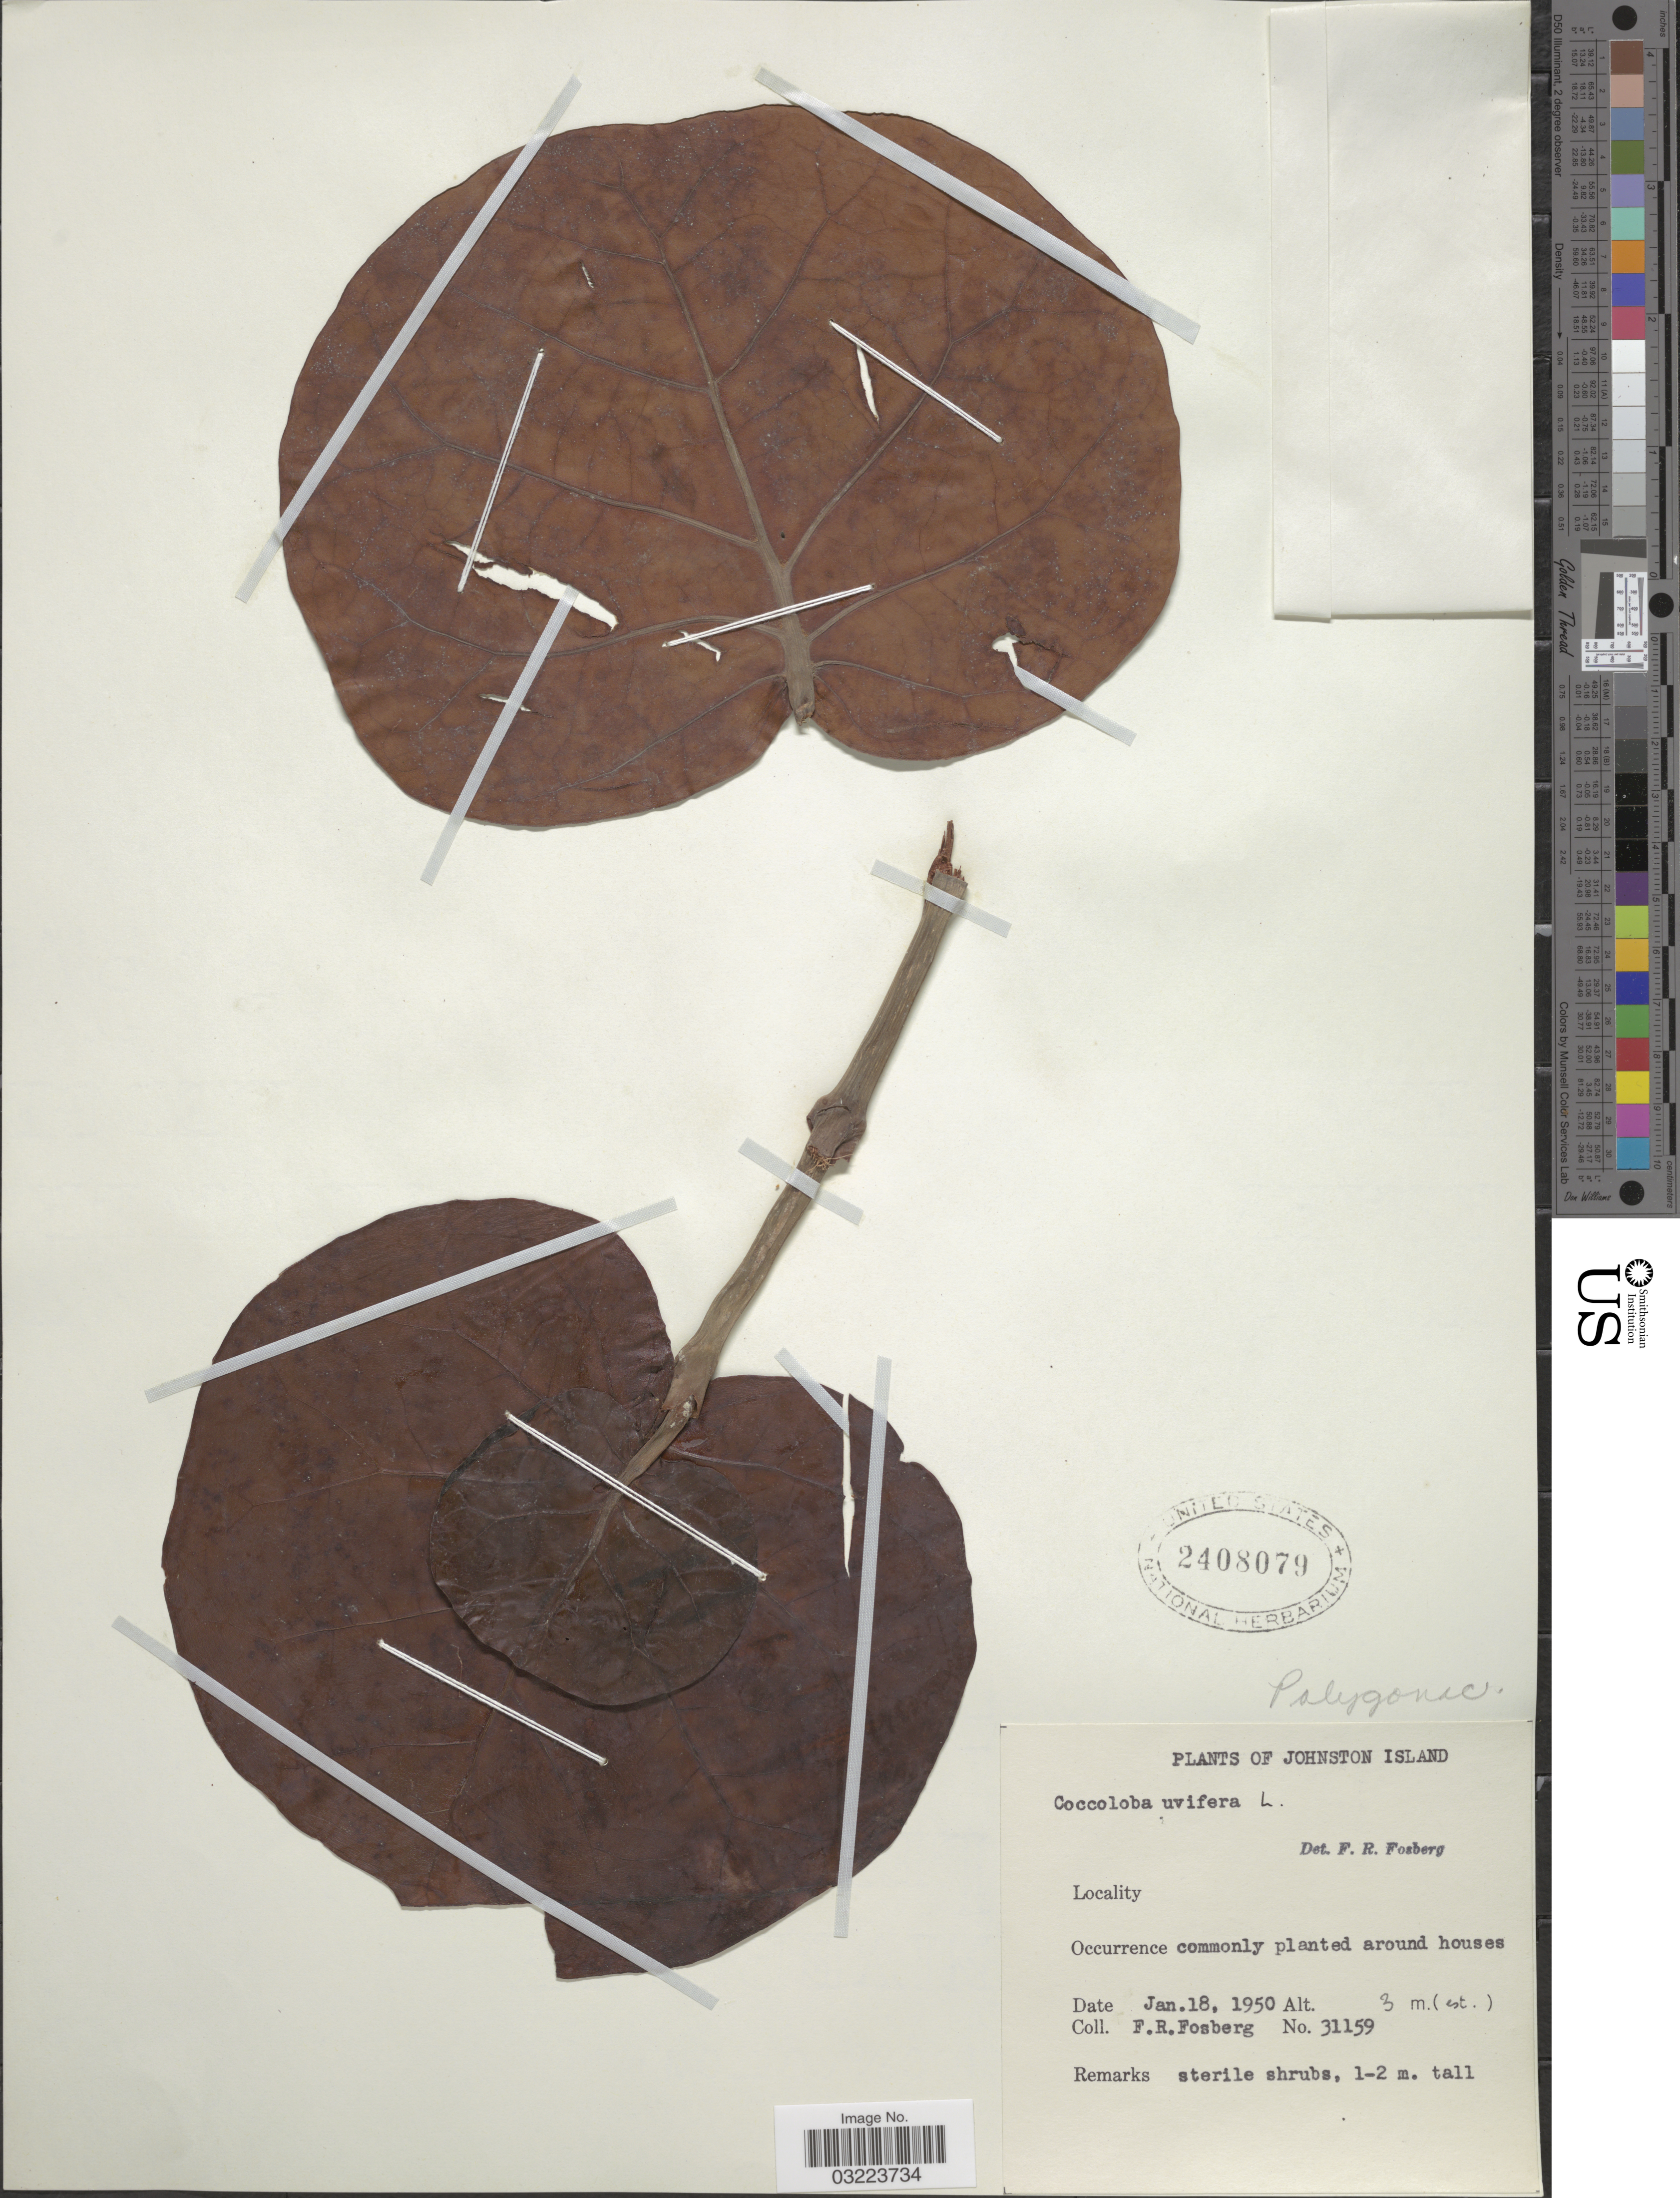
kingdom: Plantae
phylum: Tracheophyta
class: Magnoliopsida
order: Caryophyllales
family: Polygonaceae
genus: Coccoloba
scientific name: Coccoloba uvifera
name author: L.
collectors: F. R. Fosberg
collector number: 31159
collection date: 1950-01-18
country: U.S. Administered Pacific Islands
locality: Johnston Island.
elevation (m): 3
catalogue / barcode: US 2408079